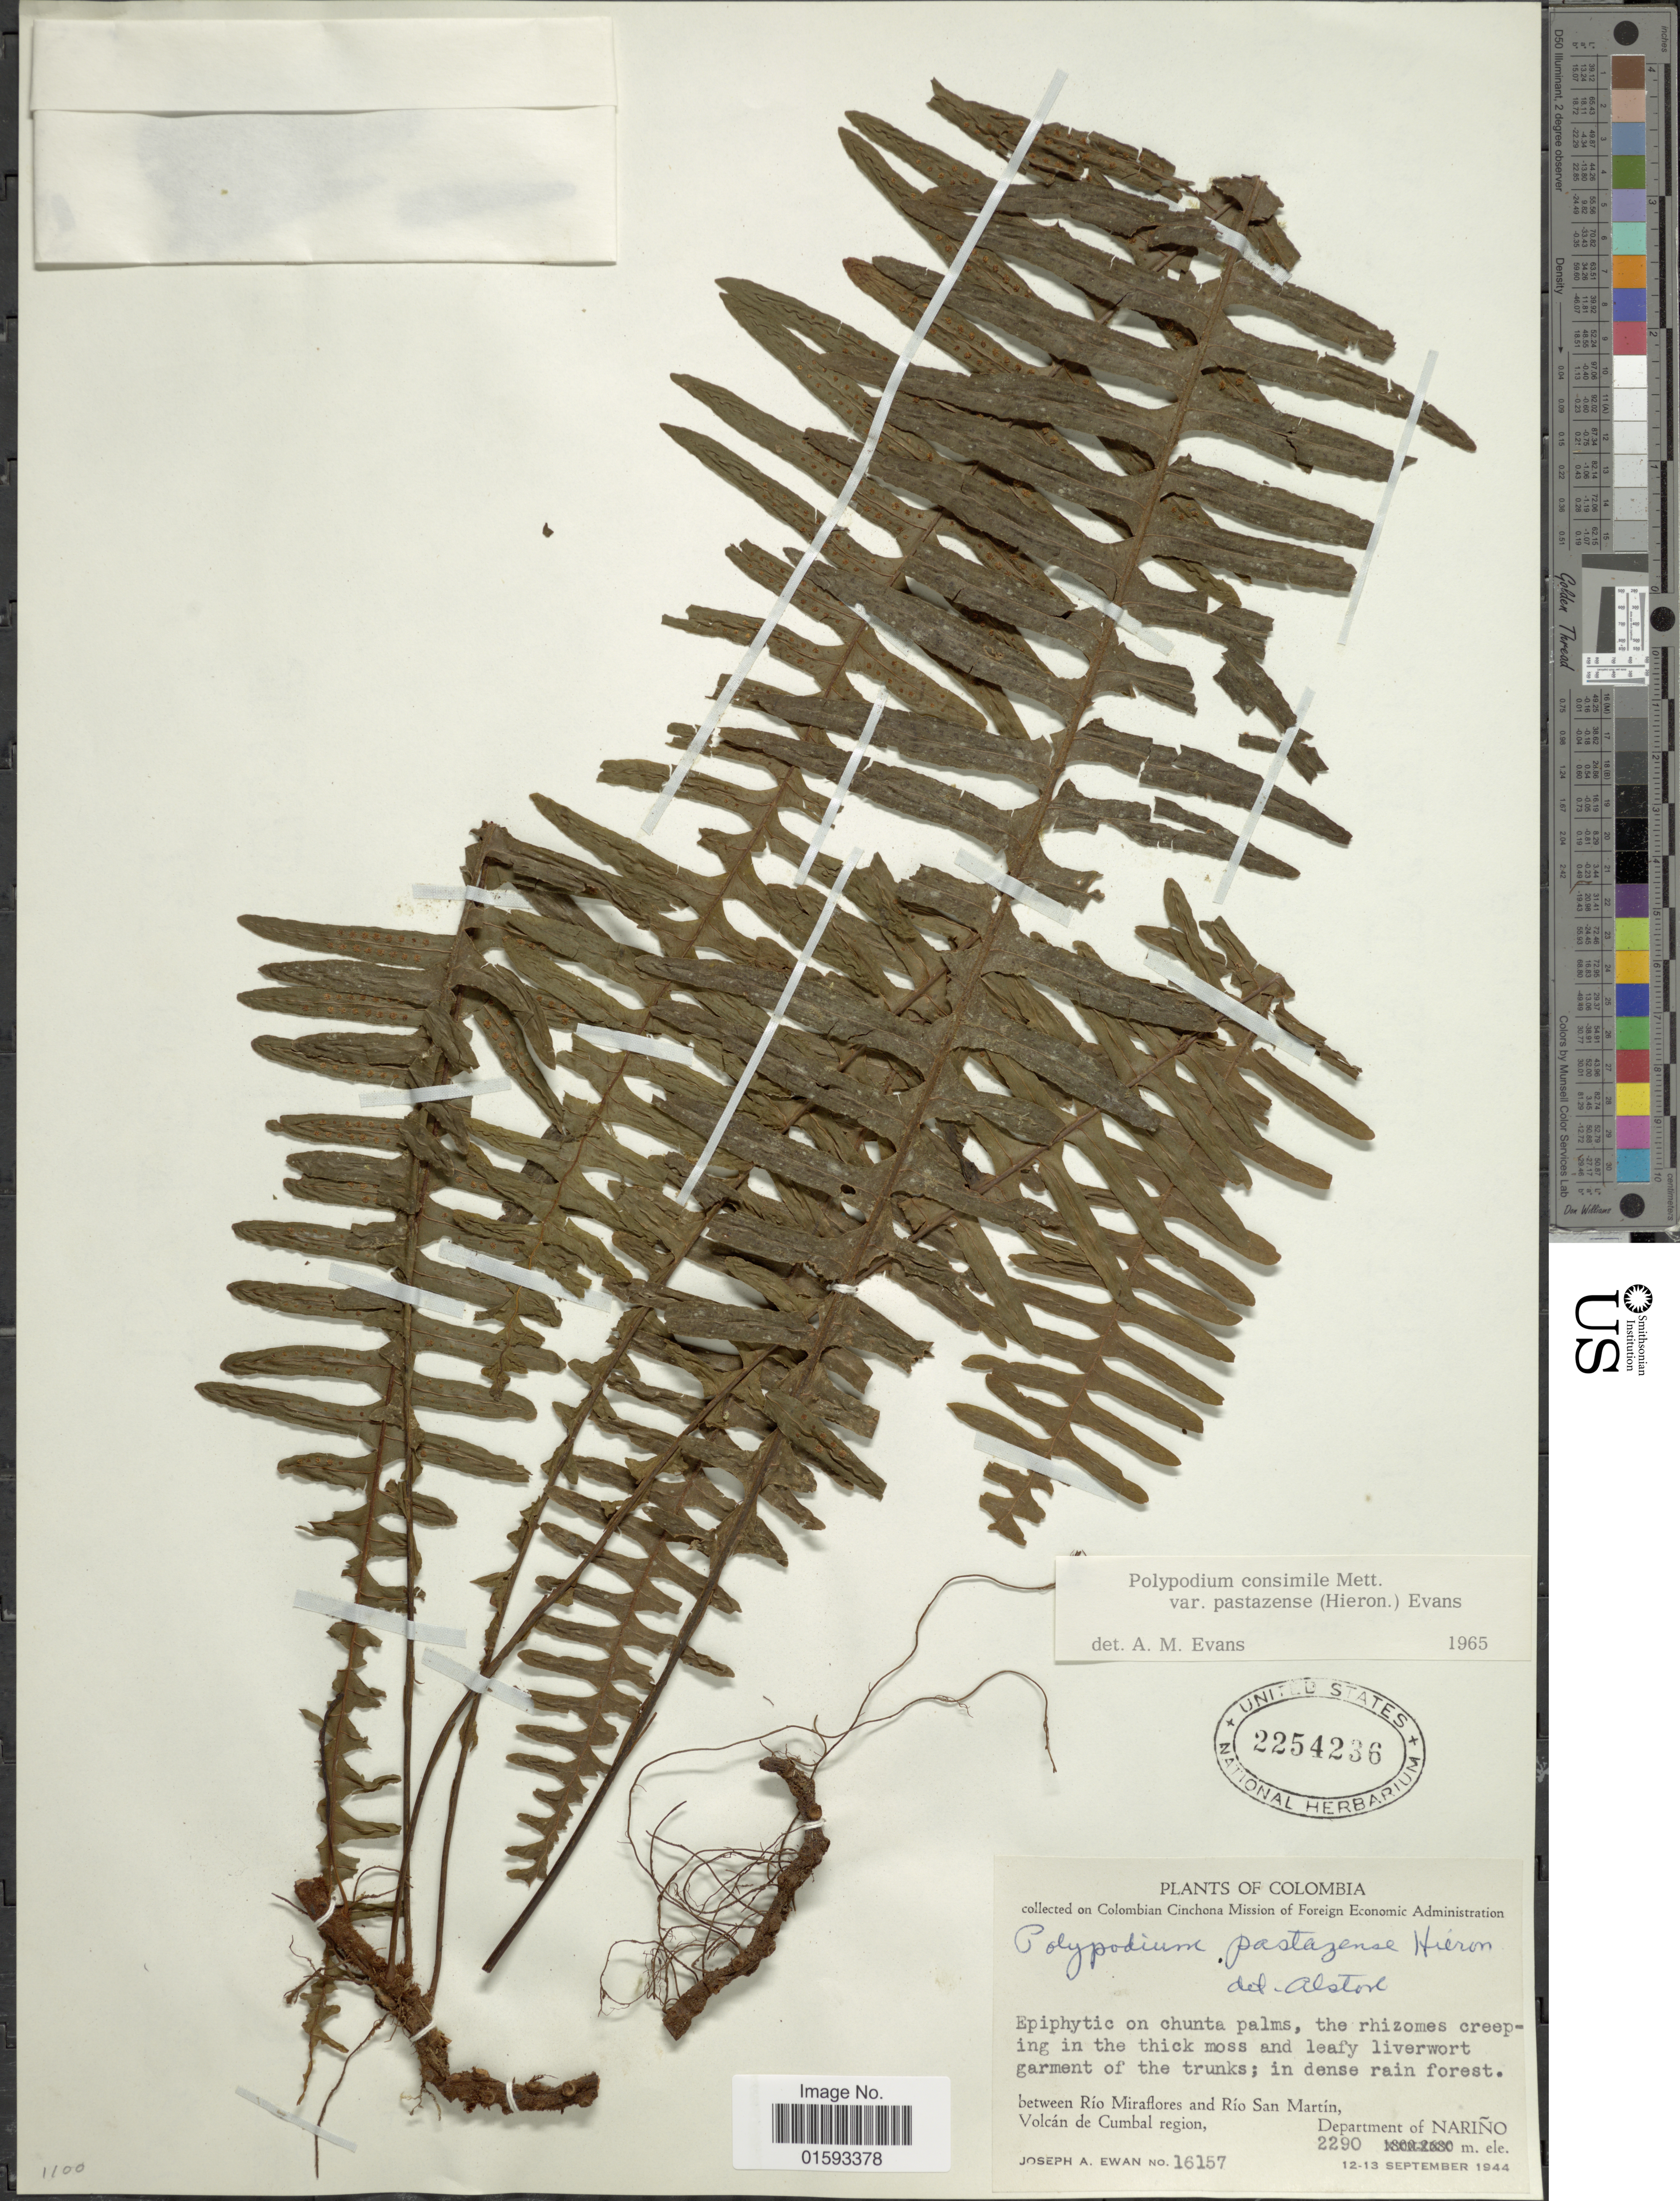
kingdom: Plantae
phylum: Tracheophyta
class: Polypodiopsida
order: Polypodiales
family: Polypodiaceae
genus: Pecluma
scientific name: Pecluma consimilis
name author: (Mett.) M.G. Price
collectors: J. A. Ewan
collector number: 16157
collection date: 1944-09-12/1944-09-13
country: Colombia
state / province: Nariño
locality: Between Rio Miraflores and Rio San Martin, Volcan de Cumbal region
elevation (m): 2290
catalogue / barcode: US 2254236